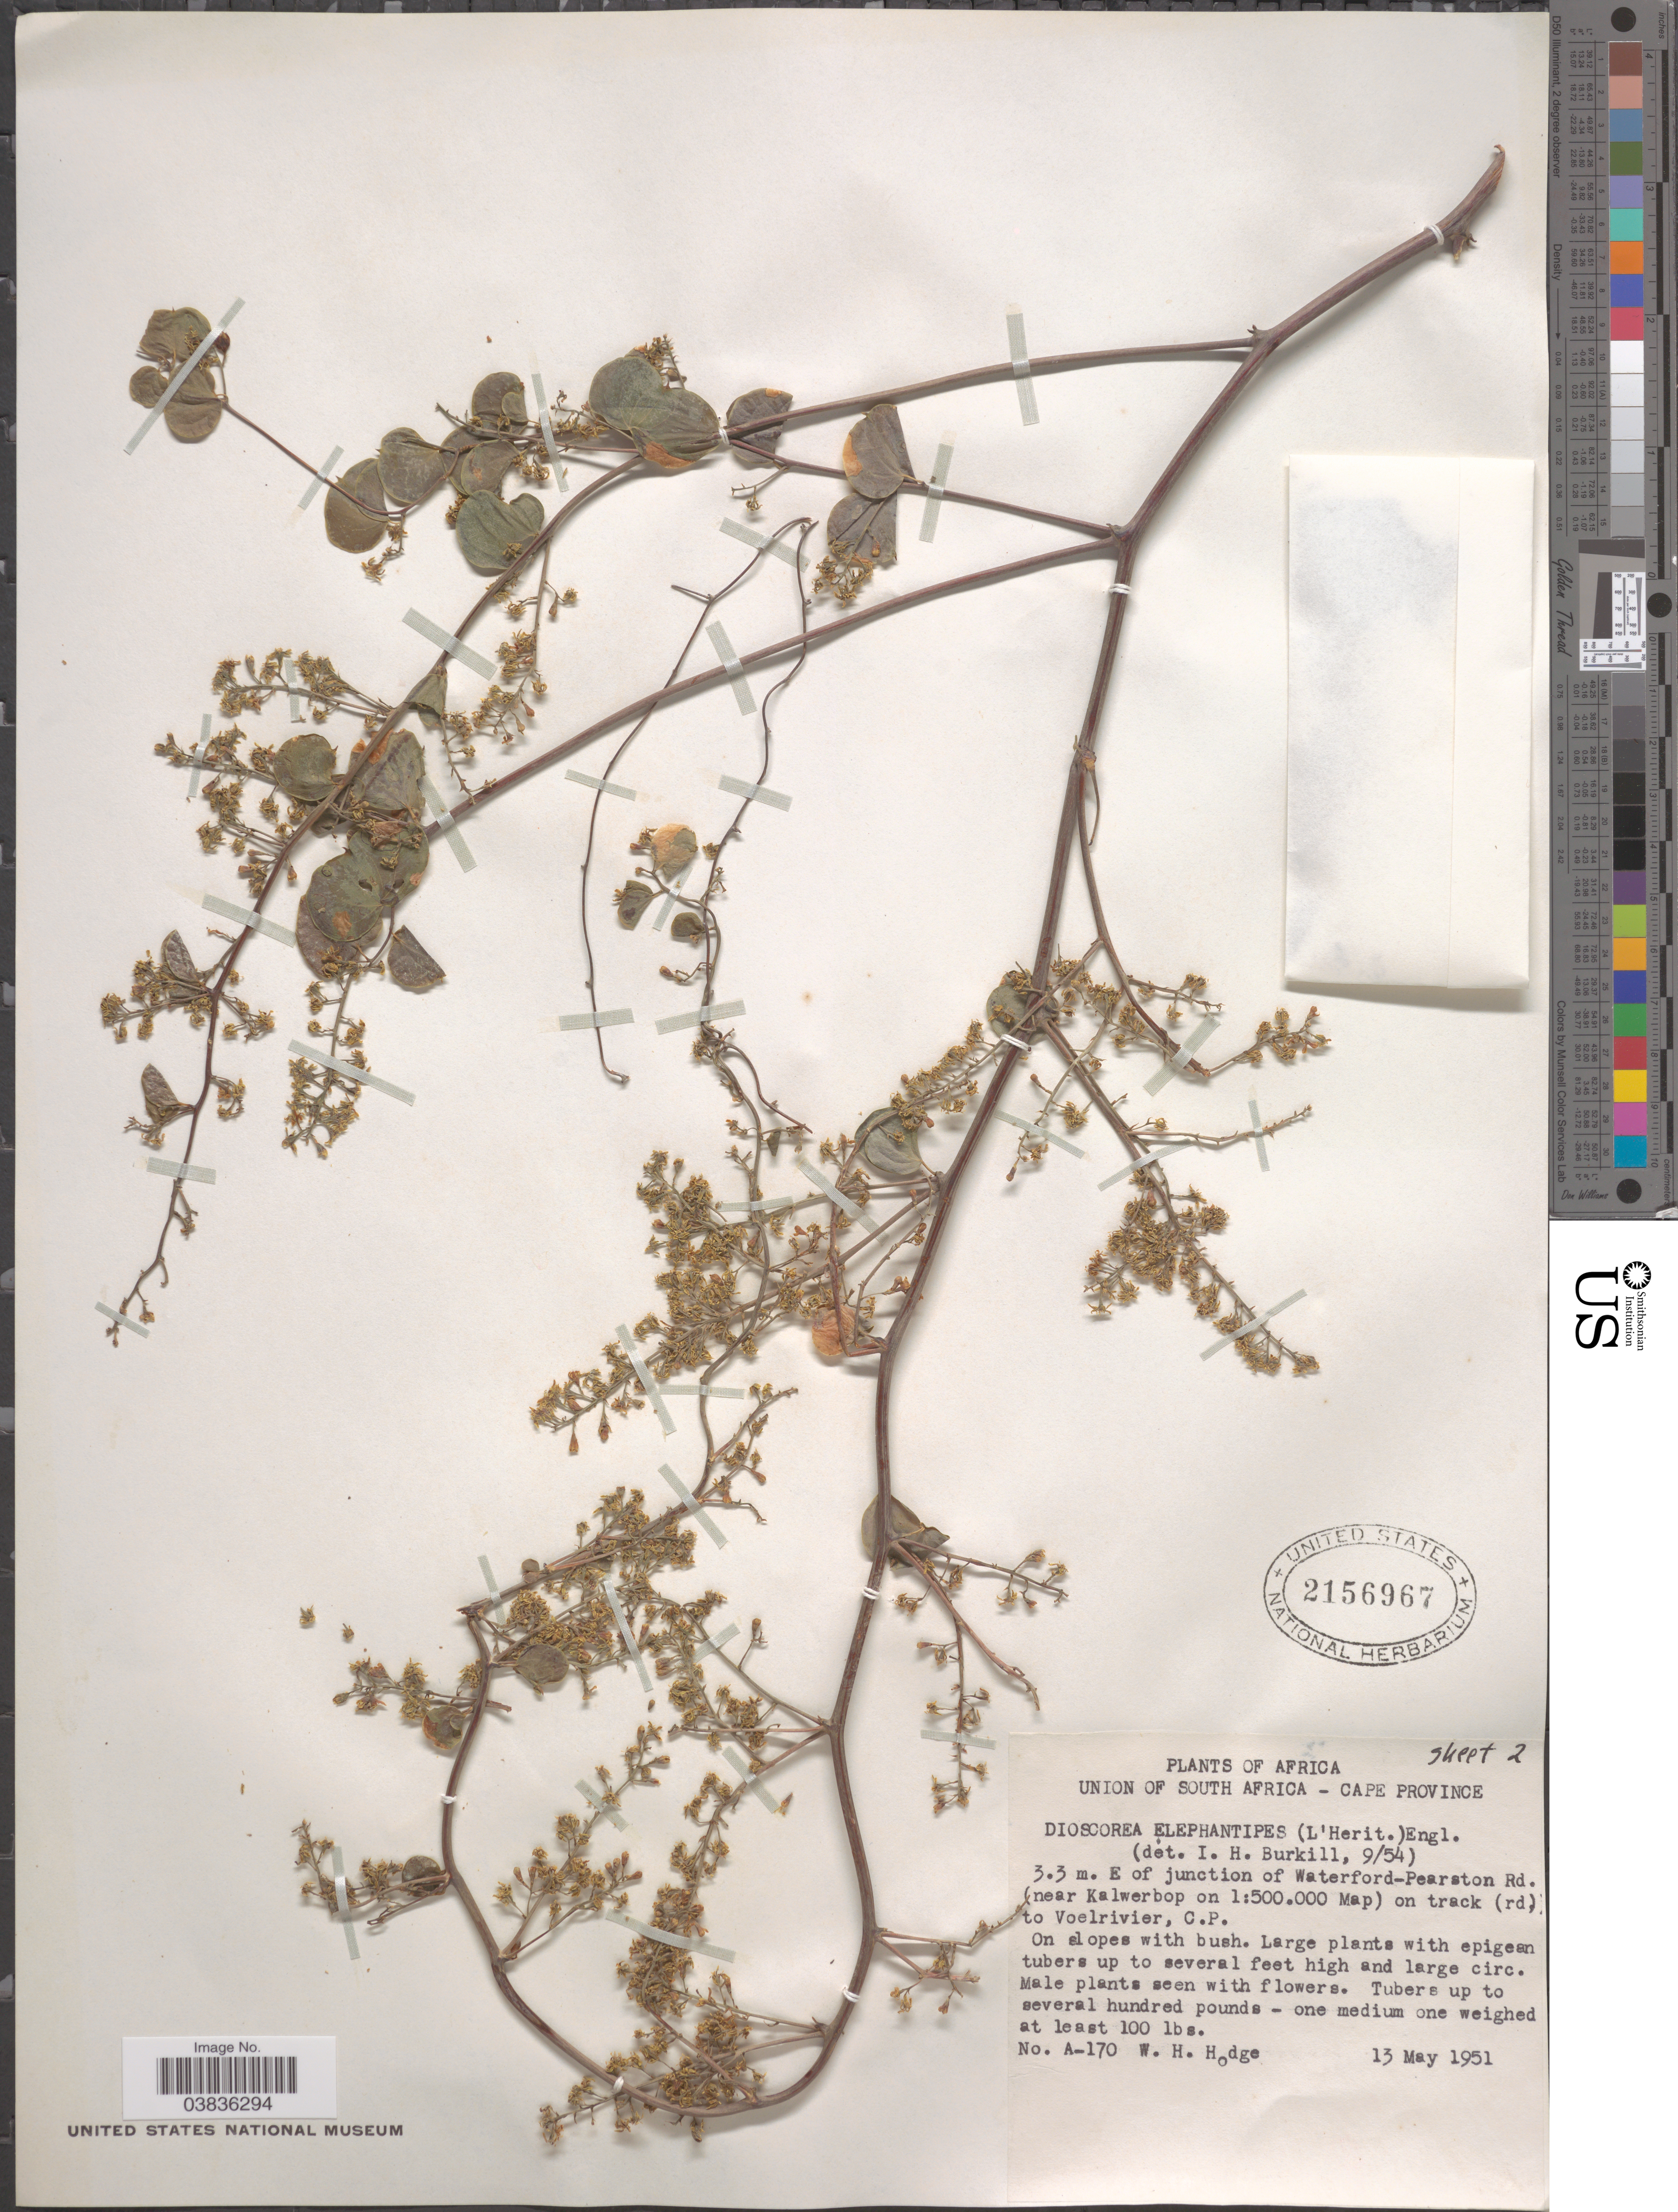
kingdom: Plantae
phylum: Tracheophyta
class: Liliopsida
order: Dioscoreales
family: Dioscoreaceae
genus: Dioscorea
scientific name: Dioscorea elephantipes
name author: Engl.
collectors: W. Hodge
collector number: A-170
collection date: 1951-05-13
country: South Africa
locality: Unioin of South Africa. 3.3 m. E of junction of Waterford-Pearston Rd. (near Kalwerbop on 1:500.000 Map) on track (rd.) to Voelrivier. Cape Province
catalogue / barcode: US 2156967